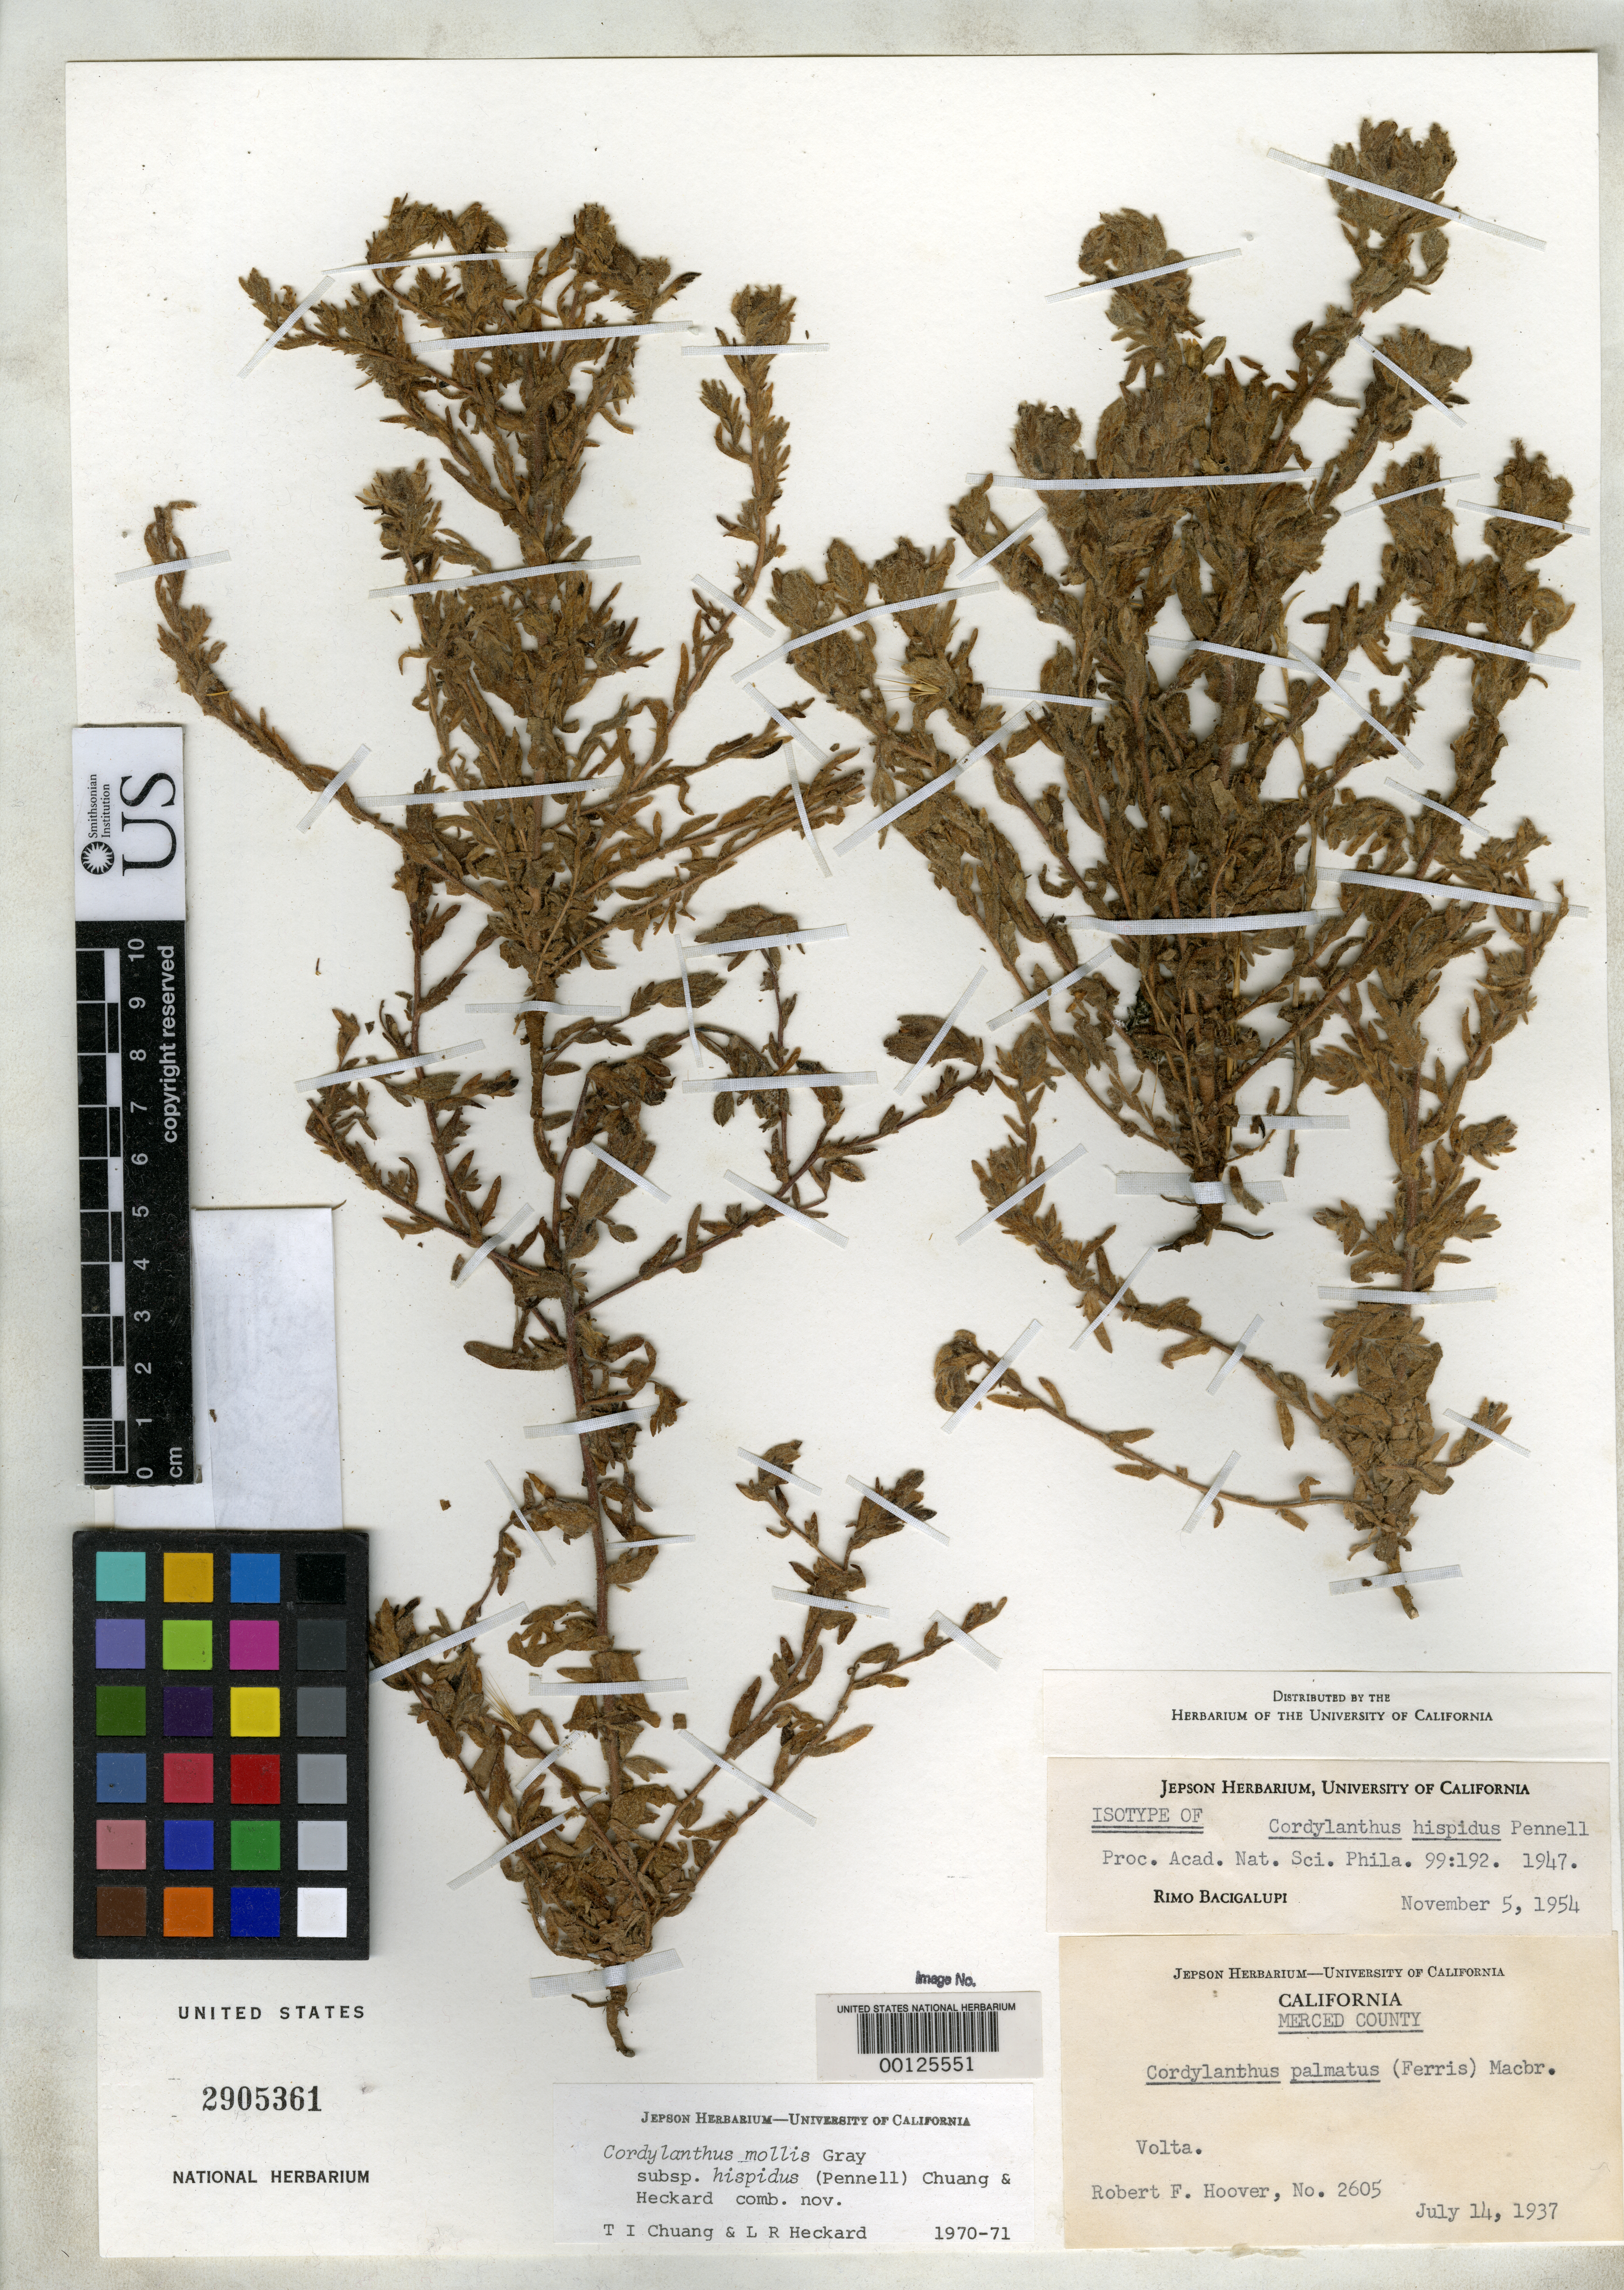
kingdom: Plantae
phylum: Tracheophyta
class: Magnoliopsida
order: Lamiales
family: Orobanchaceae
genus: Cordylanthus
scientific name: Cordylanthus hispidus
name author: Pennell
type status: Isotype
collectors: R. F. Hoover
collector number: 2605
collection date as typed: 14 Jul 1937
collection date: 1937-07-14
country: United States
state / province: California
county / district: Merced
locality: Volta.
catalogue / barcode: US 2905361